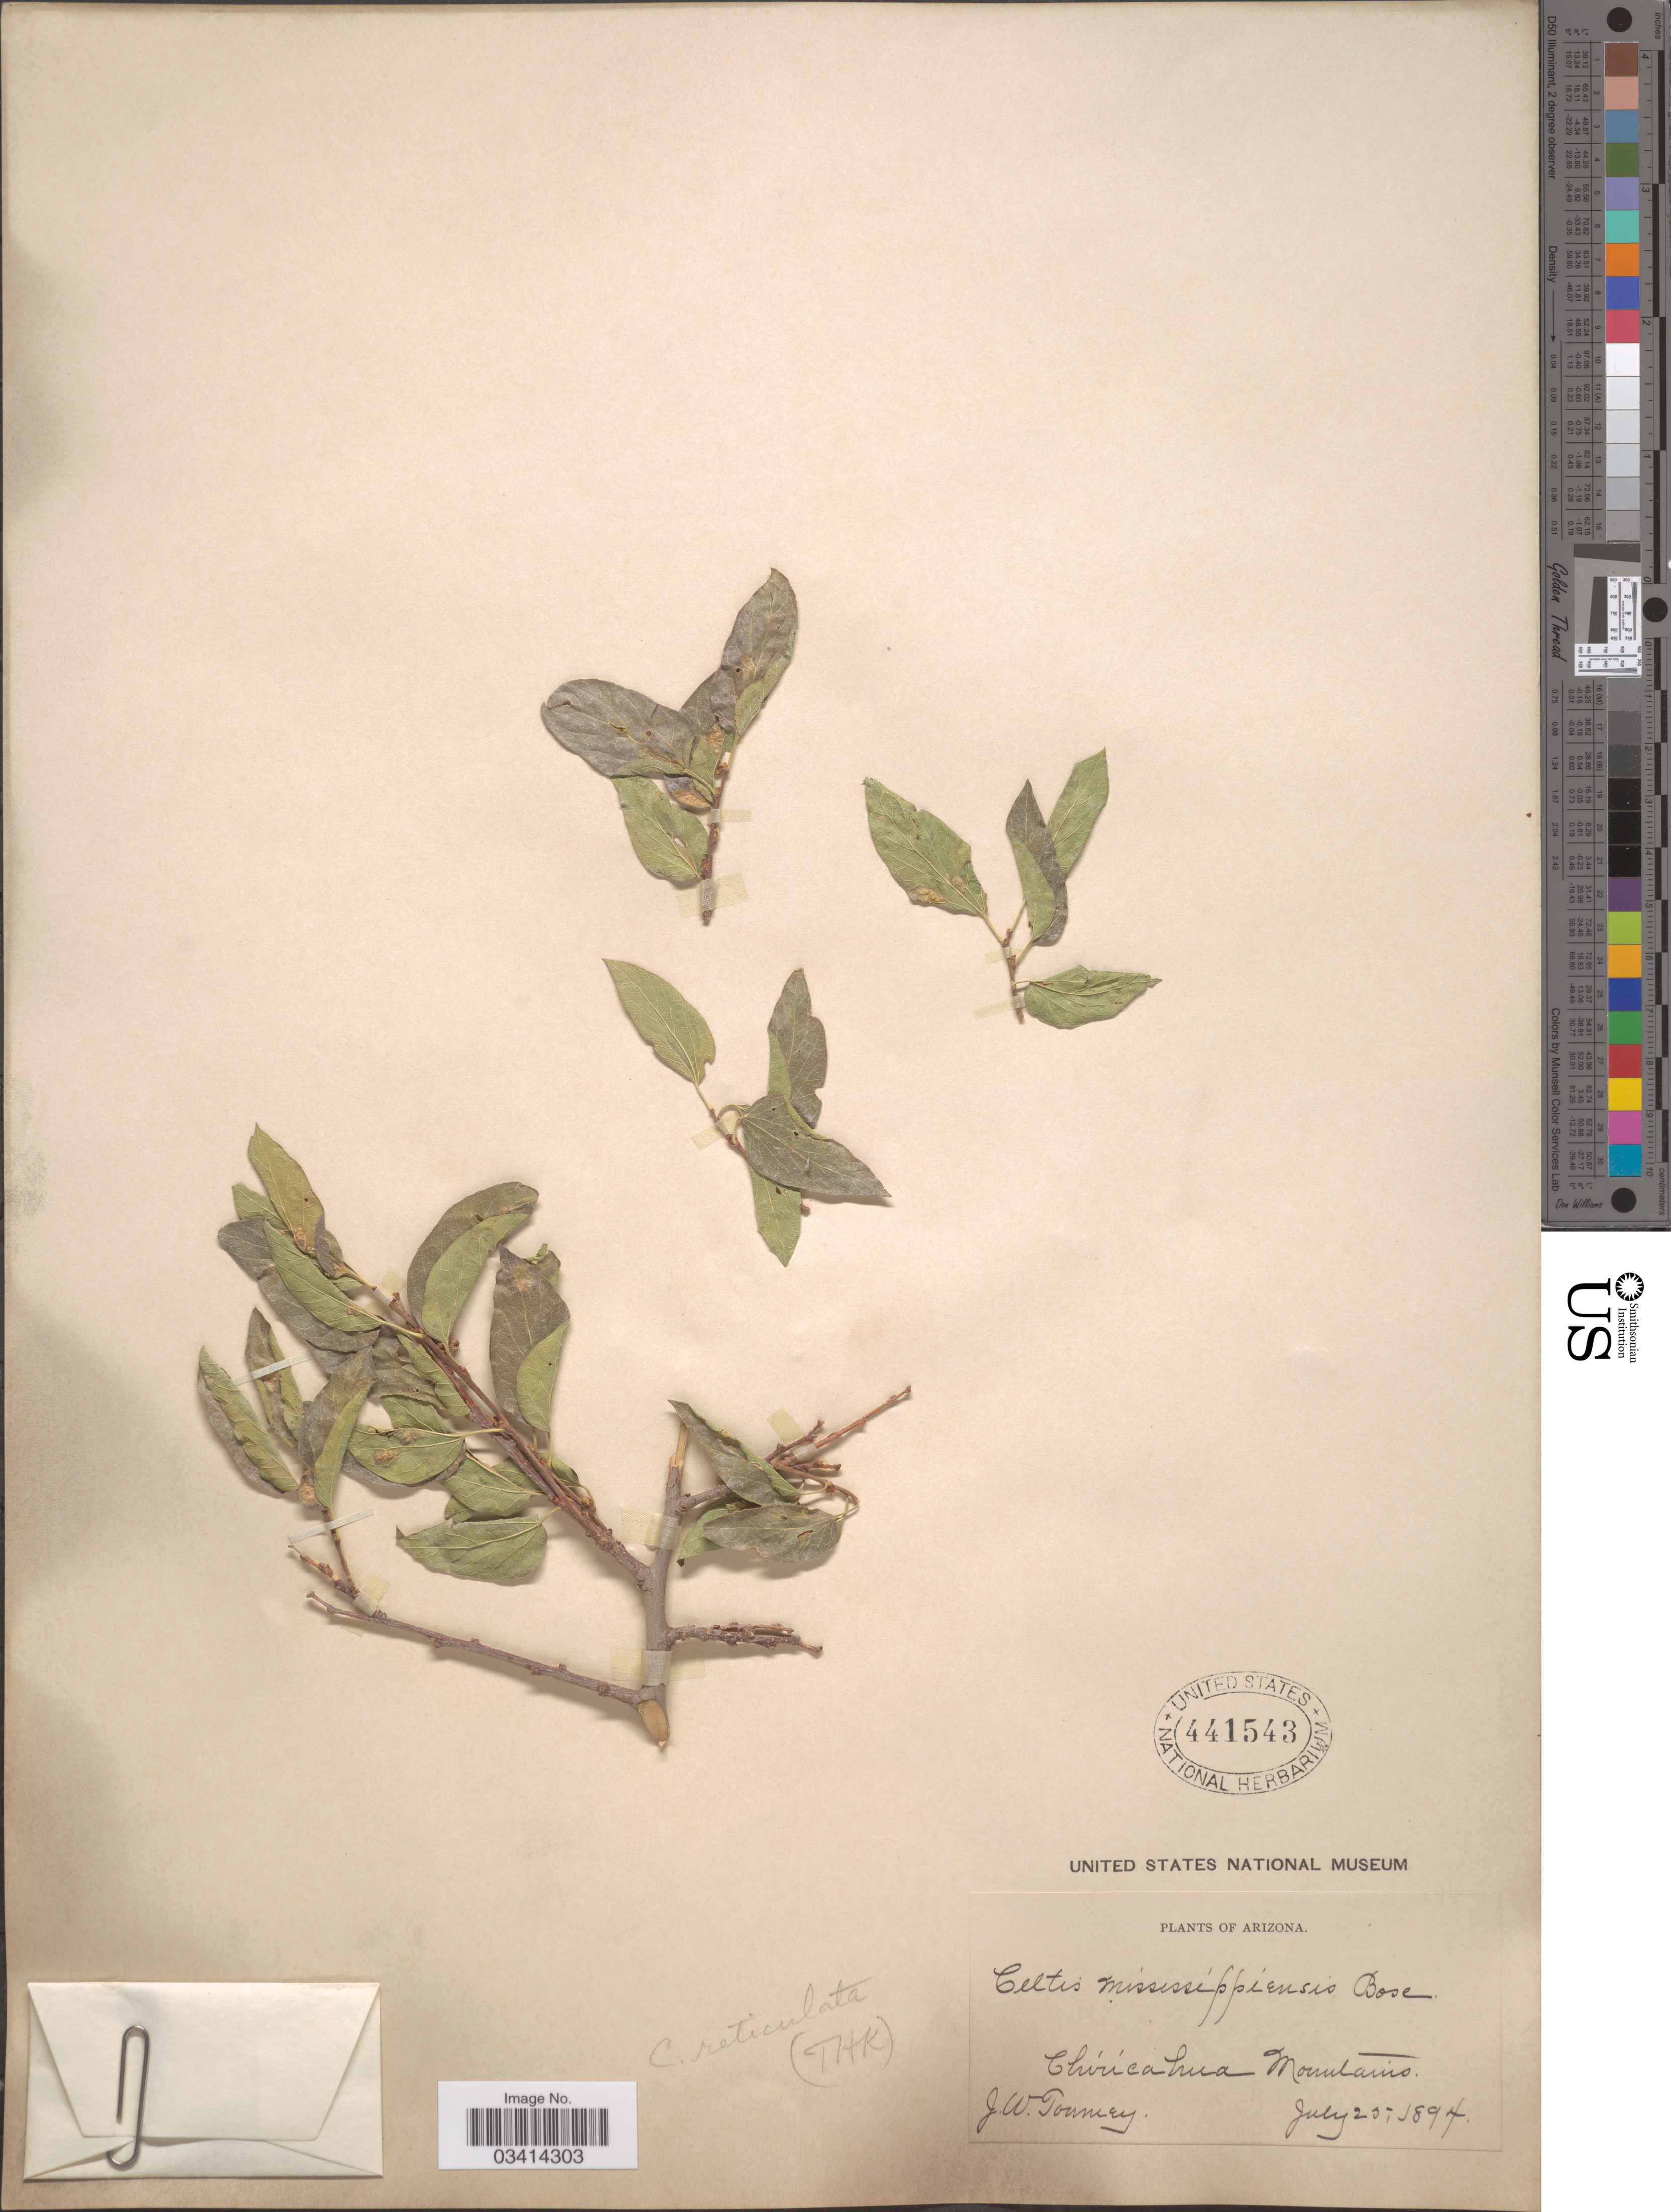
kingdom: Plantae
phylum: Tracheophyta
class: Magnoliopsida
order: Rosales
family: Cannabaceae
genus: Celtis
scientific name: Celtis reticulata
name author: Torr.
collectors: J. W. Toumey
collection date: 1894-07-25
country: United States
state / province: Arizona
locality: Chiricahua Mountains.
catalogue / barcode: US 441543